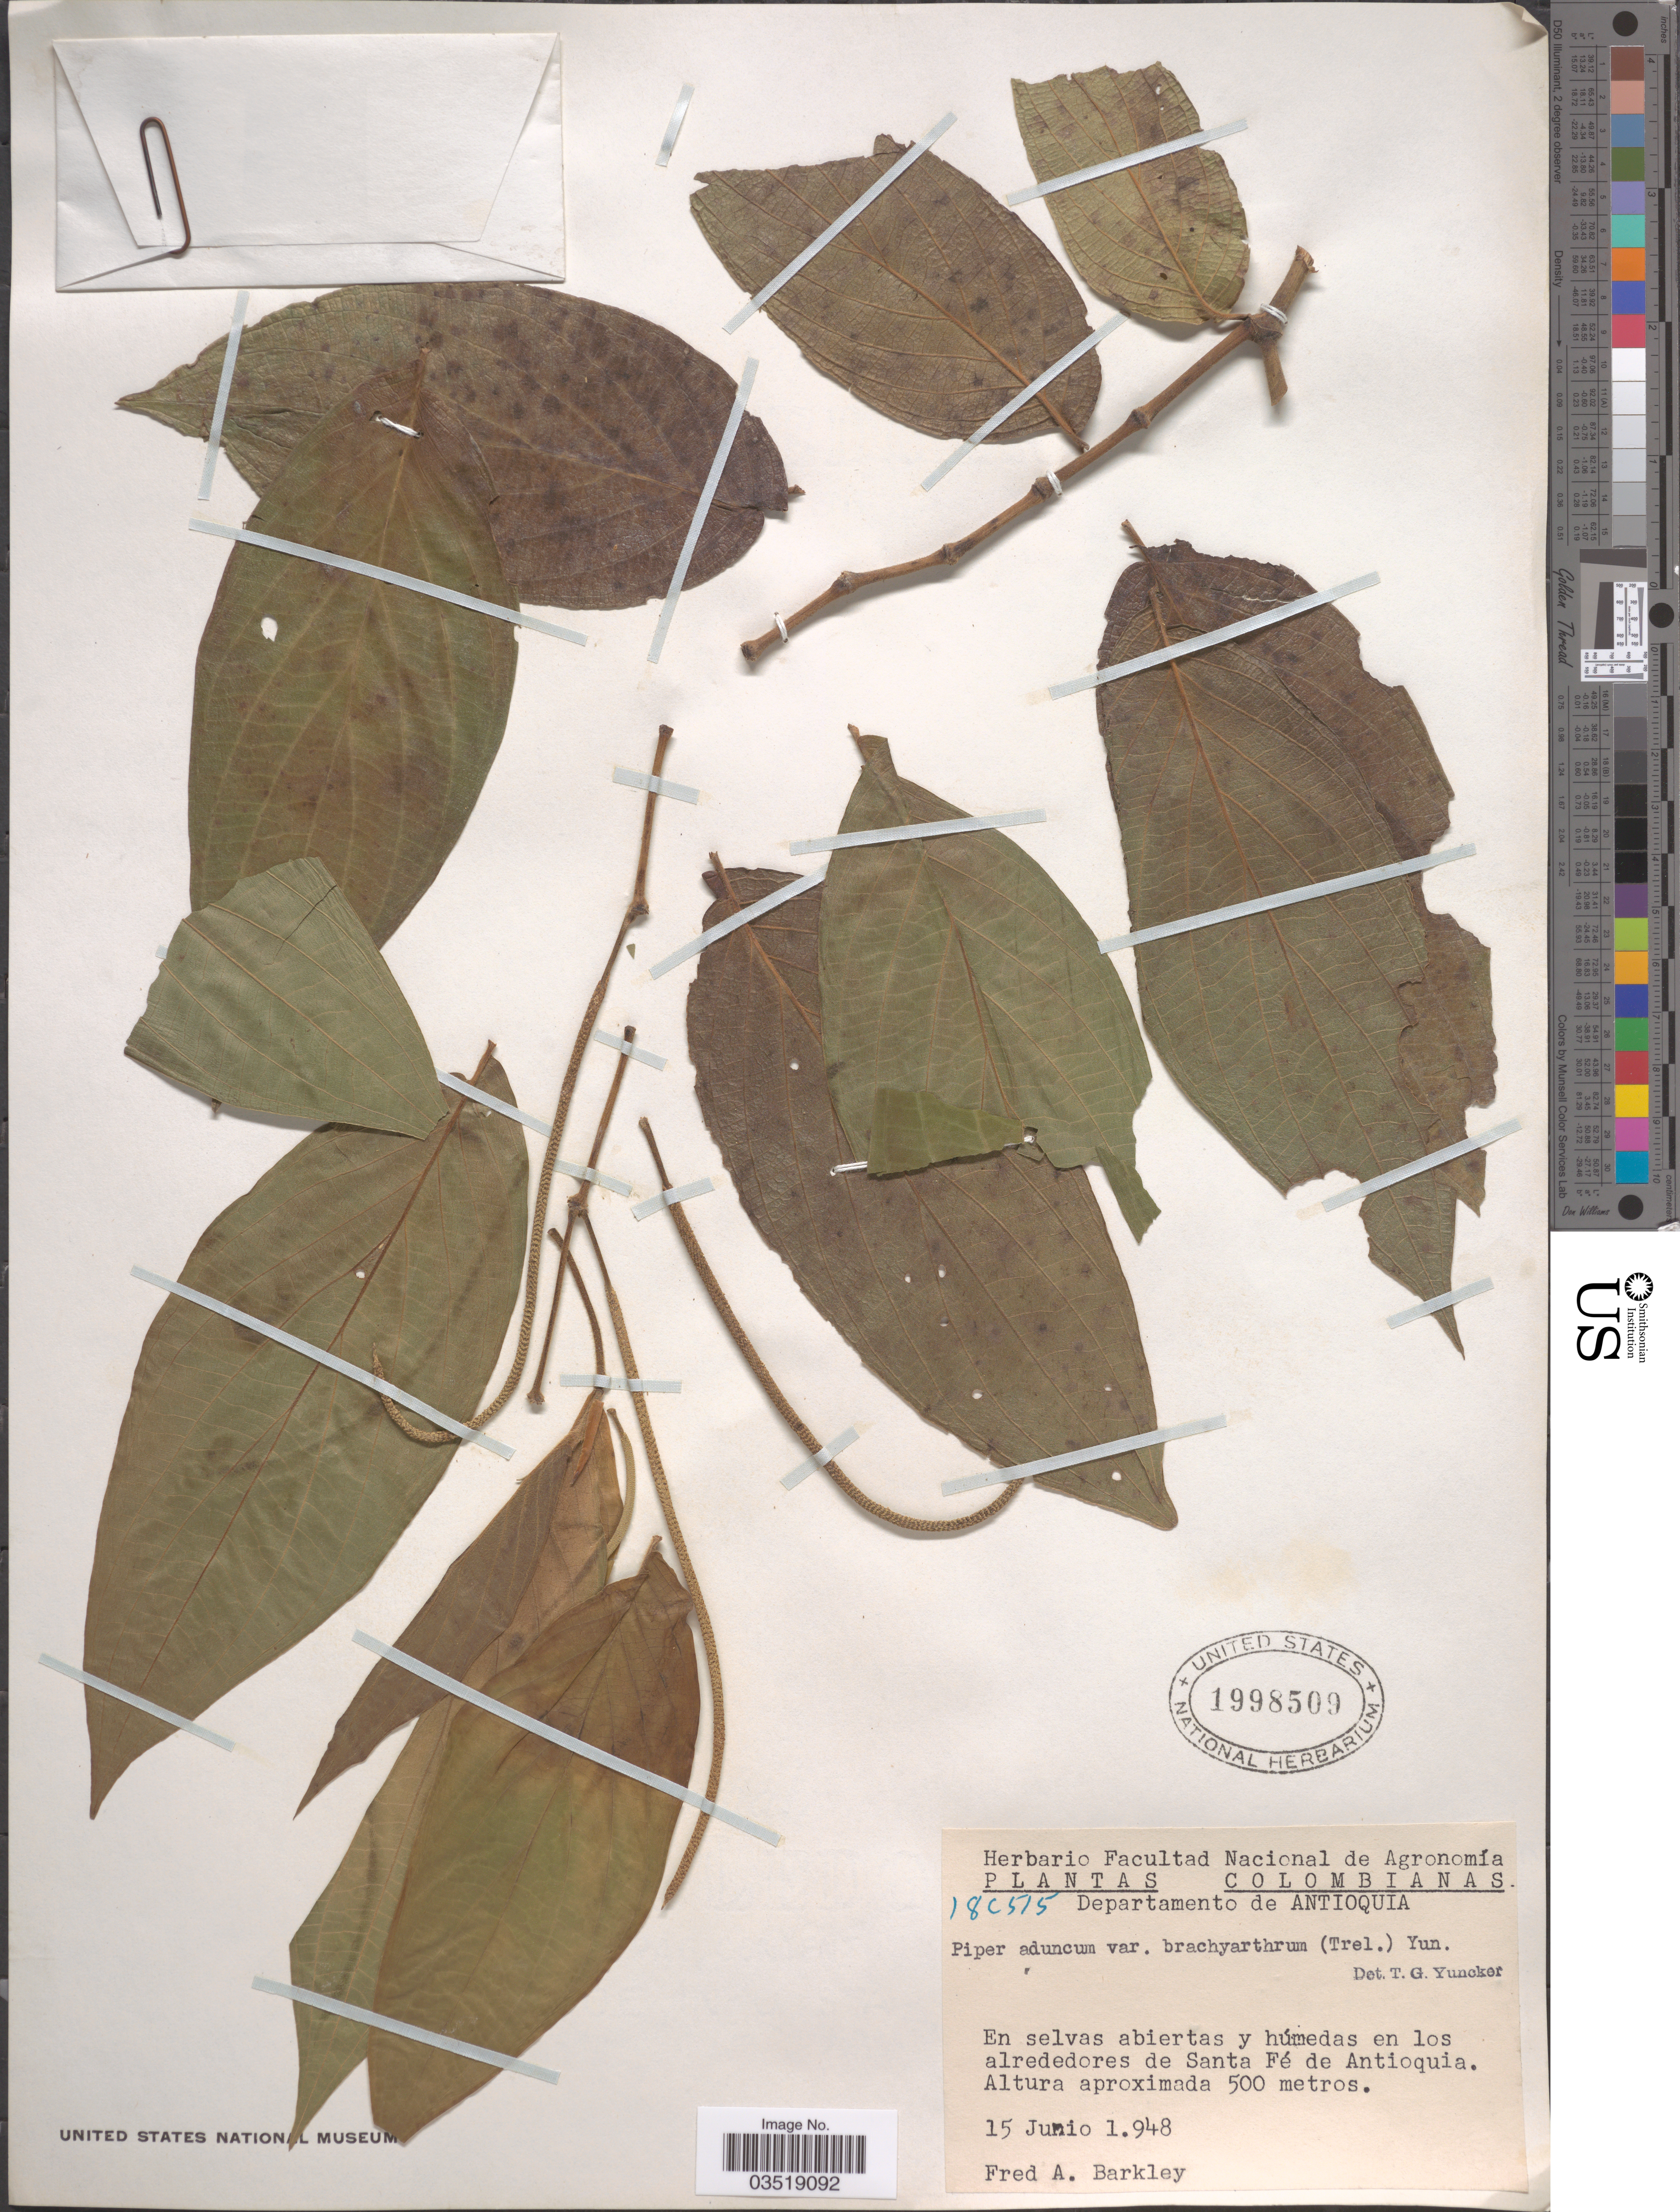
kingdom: Plantae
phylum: Tracheophyta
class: Magnoliopsida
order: Piperales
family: Piperaceae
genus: Piper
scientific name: Piper aduncum var. cordulatum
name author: L.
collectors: F. A. Barkley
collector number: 18C515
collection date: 1948-06-15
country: Colombia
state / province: Antioquia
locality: Departamento de Antioquia. En los alrededores de Santa Fé de Antioquia.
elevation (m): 500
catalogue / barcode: US 1998509